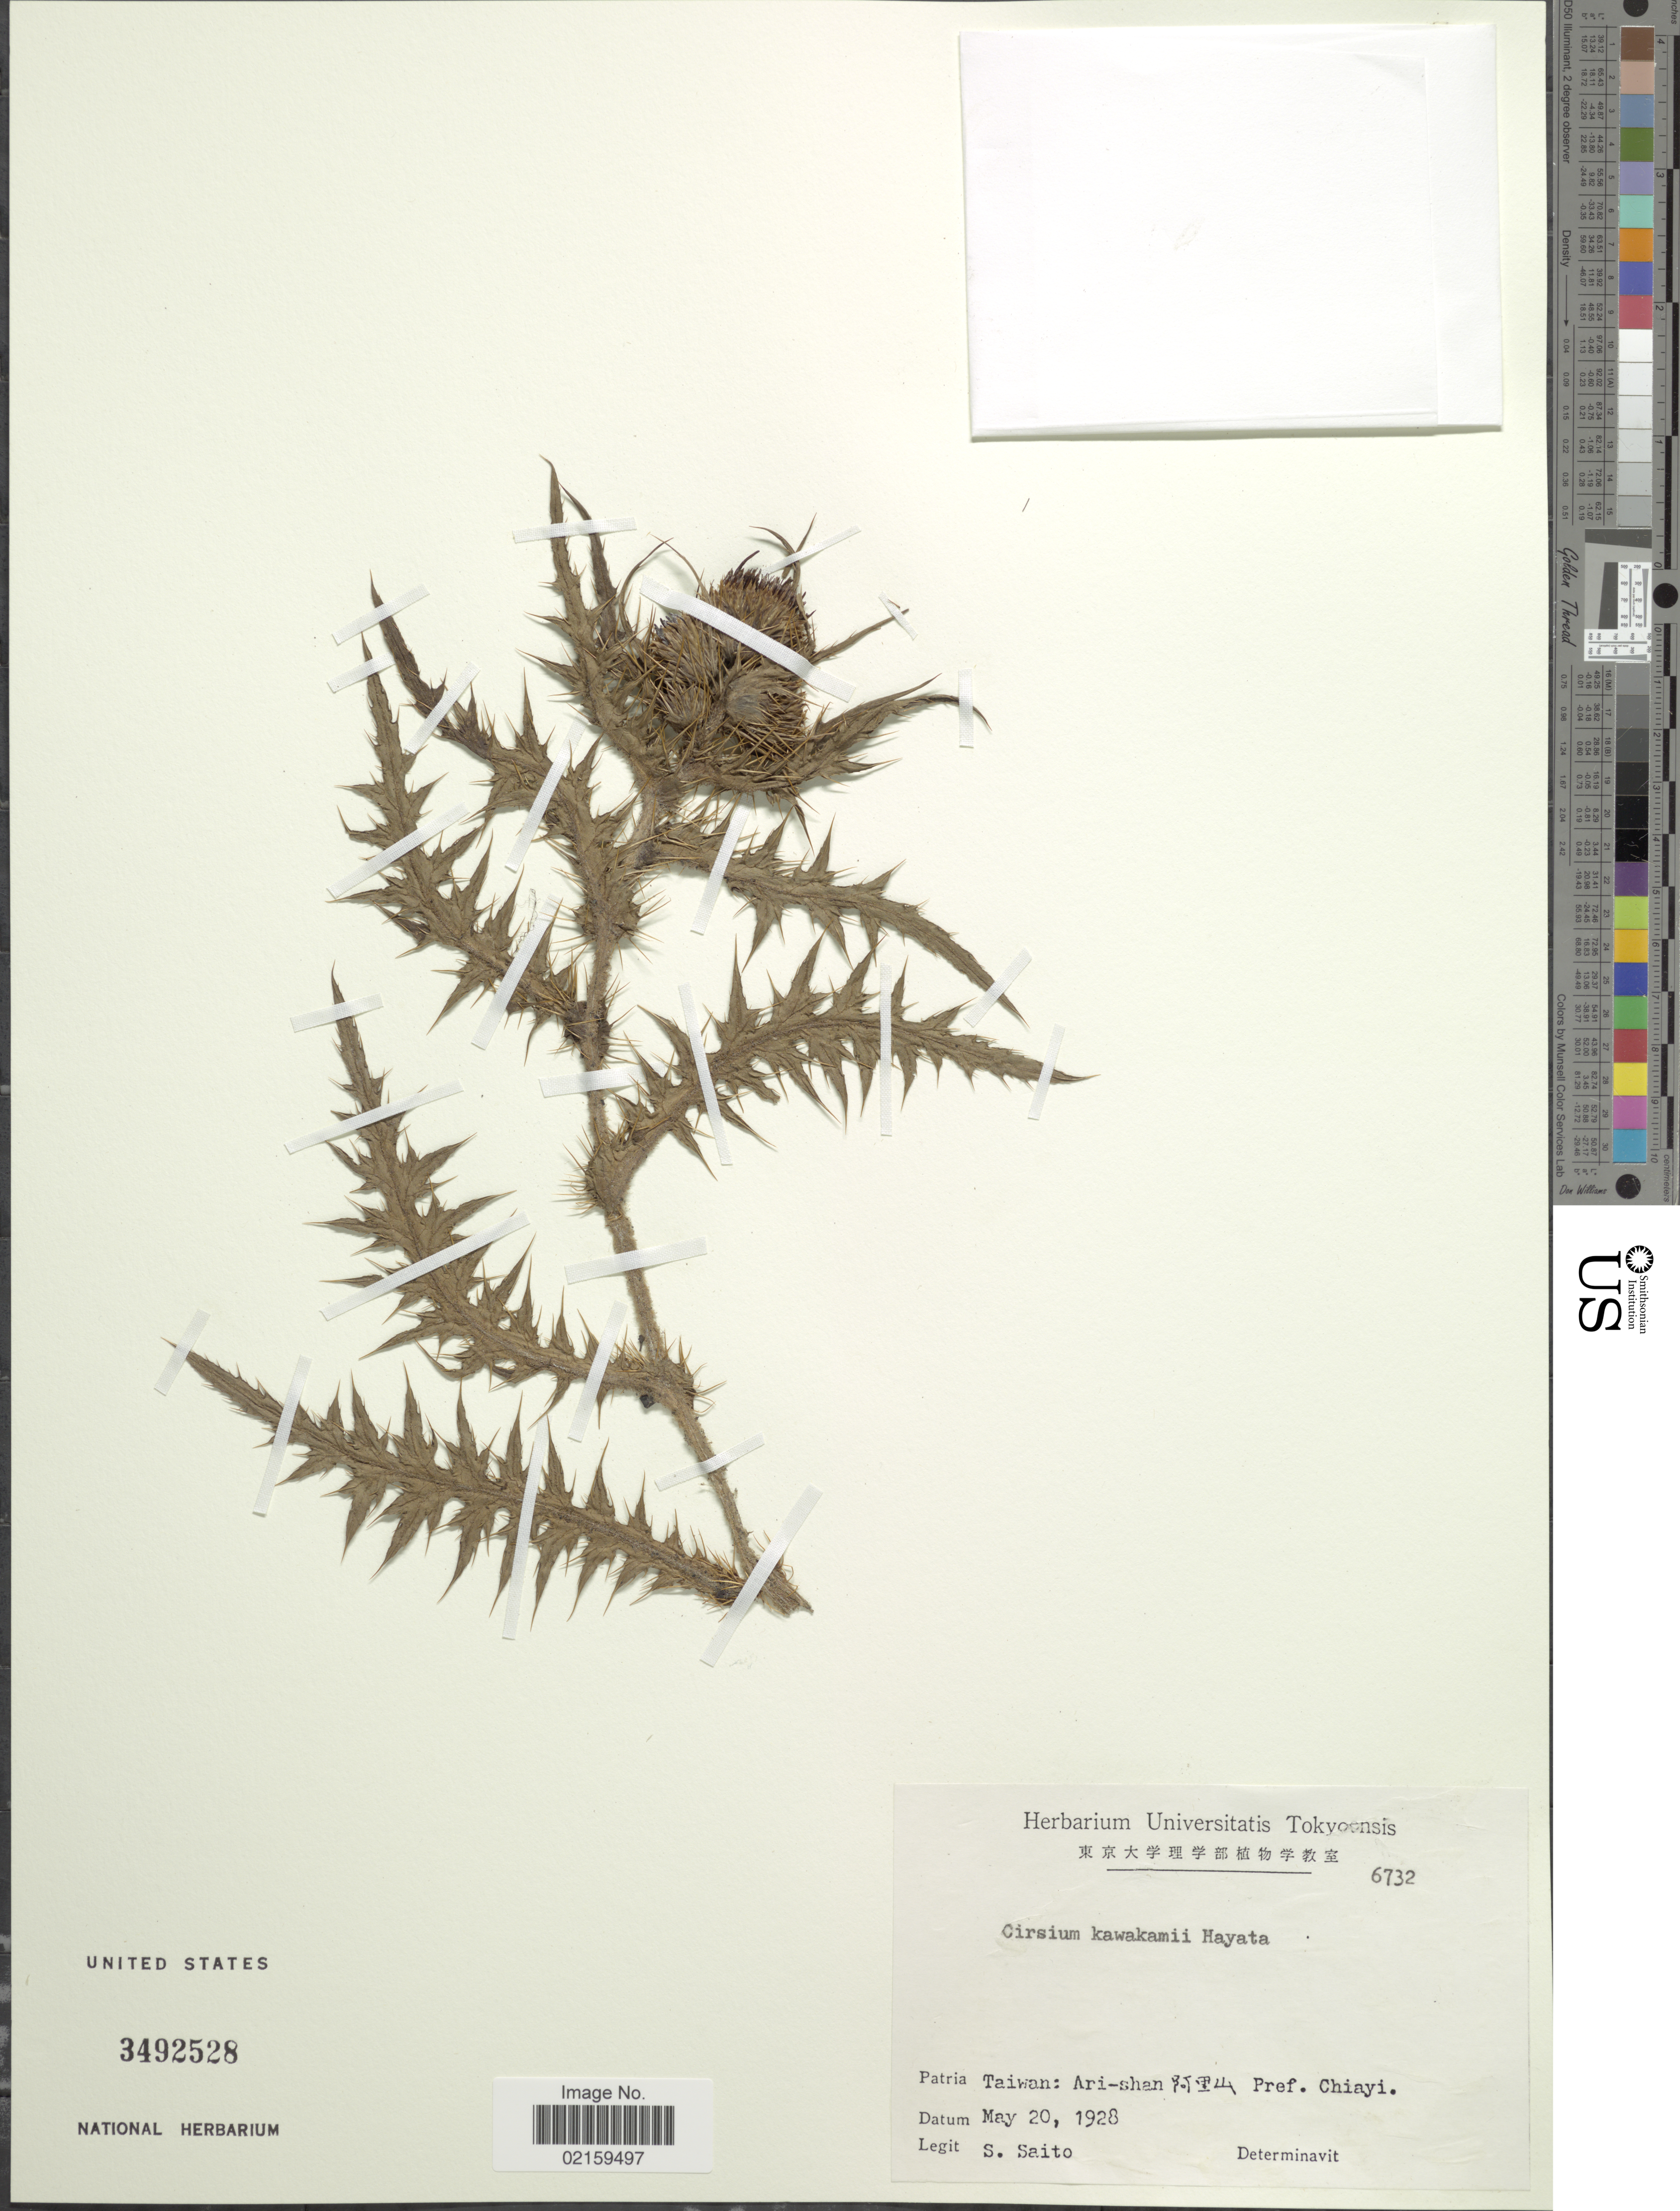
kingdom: Plantae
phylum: Tracheophyta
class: Magnoliopsida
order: Asterales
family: Asteraceae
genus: Cirsium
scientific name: Cirsium kawakamii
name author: Hayata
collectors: S. Saito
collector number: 6732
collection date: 1928-05-20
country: Taiwan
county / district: Chiayi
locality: Ari-shan Pref. Chiayi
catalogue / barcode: US 3492528